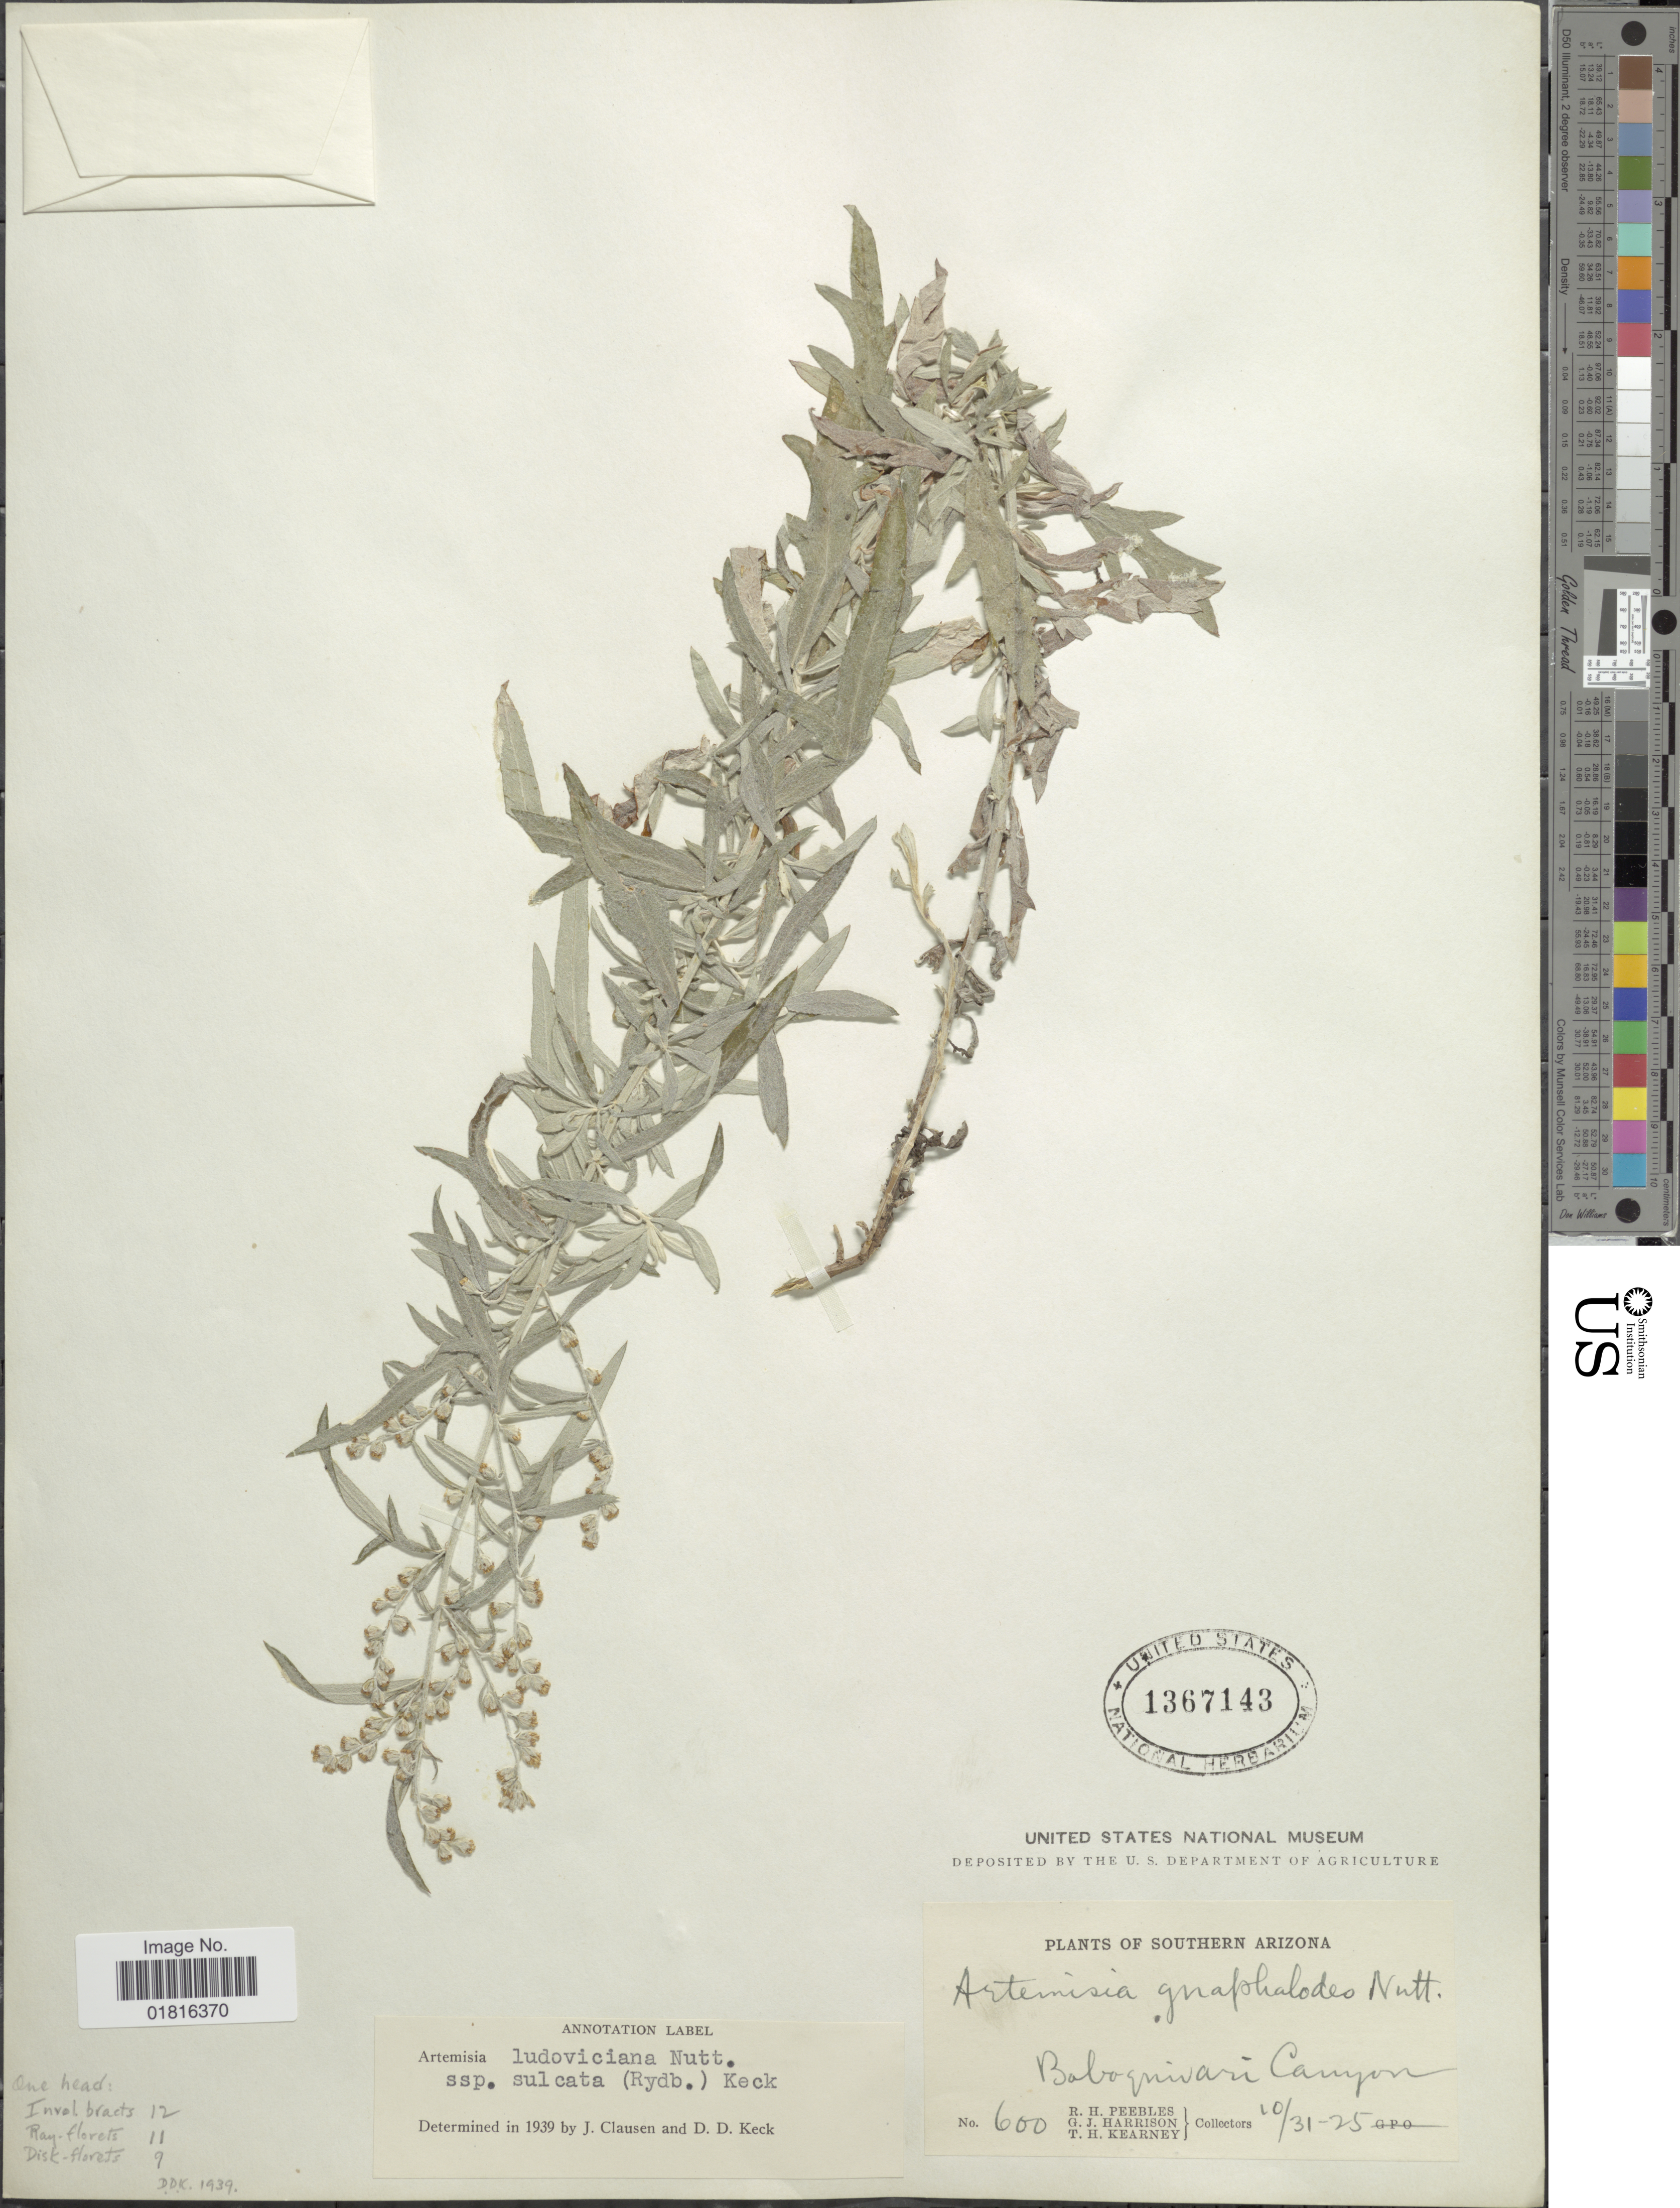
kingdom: Plantae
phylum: Tracheophyta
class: Magnoliopsida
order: Asterales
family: Asteraceae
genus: Artemisia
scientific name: Artemisia ludoviciana subsp. sulcata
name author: (Rydb.) D.D. Keck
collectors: R. H. Peebles, G. J. Harrison & T. H. Kearney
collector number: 600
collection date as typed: Transcribed d/m/y: 31/10/25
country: United States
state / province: Arizona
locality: Southern Arizona, Baboquivari Campon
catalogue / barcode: US 1367143